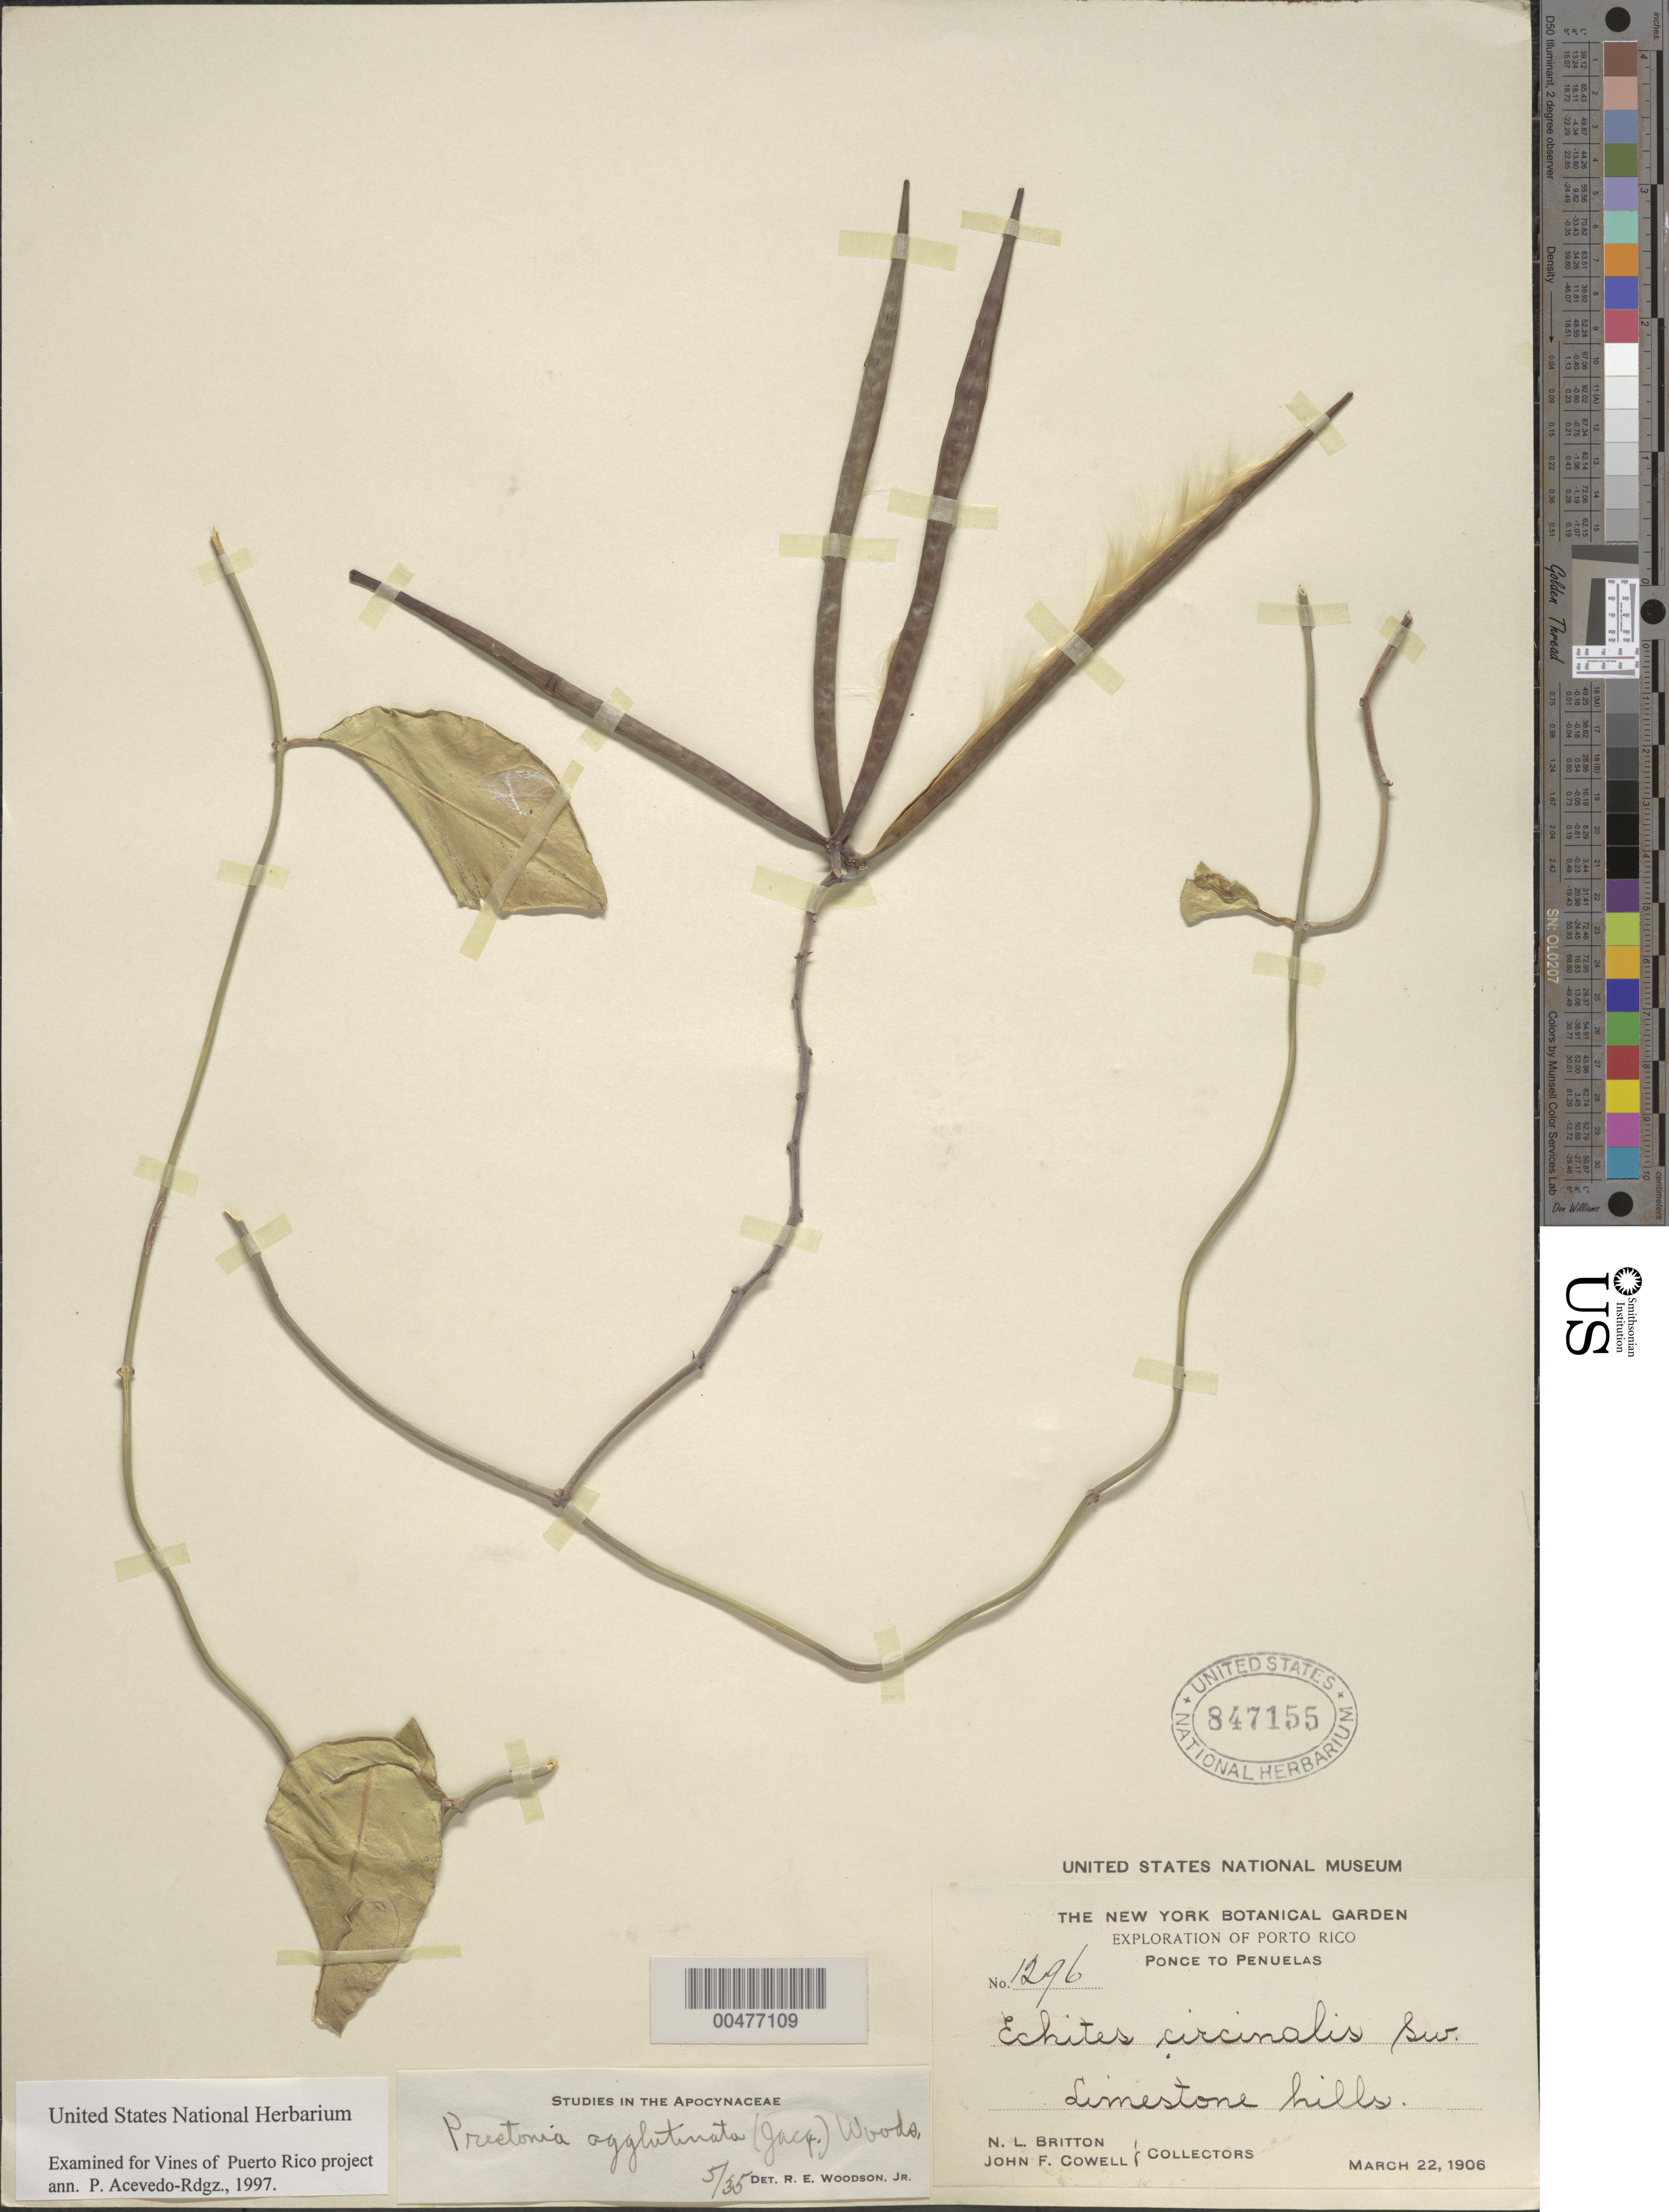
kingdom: Plantae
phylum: Tracheophyta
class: Magnoliopsida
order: Gentianales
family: Apocynaceae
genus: Echites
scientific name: Echites agglutinatus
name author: Jacq.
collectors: N. Britton & J. F. Cowell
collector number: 1296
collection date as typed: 22 Mar 1906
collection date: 1906-03-22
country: Puerto Rico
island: Greater Antilles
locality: Ponce to Peñuelas. Limestone hills.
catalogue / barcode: US 847155